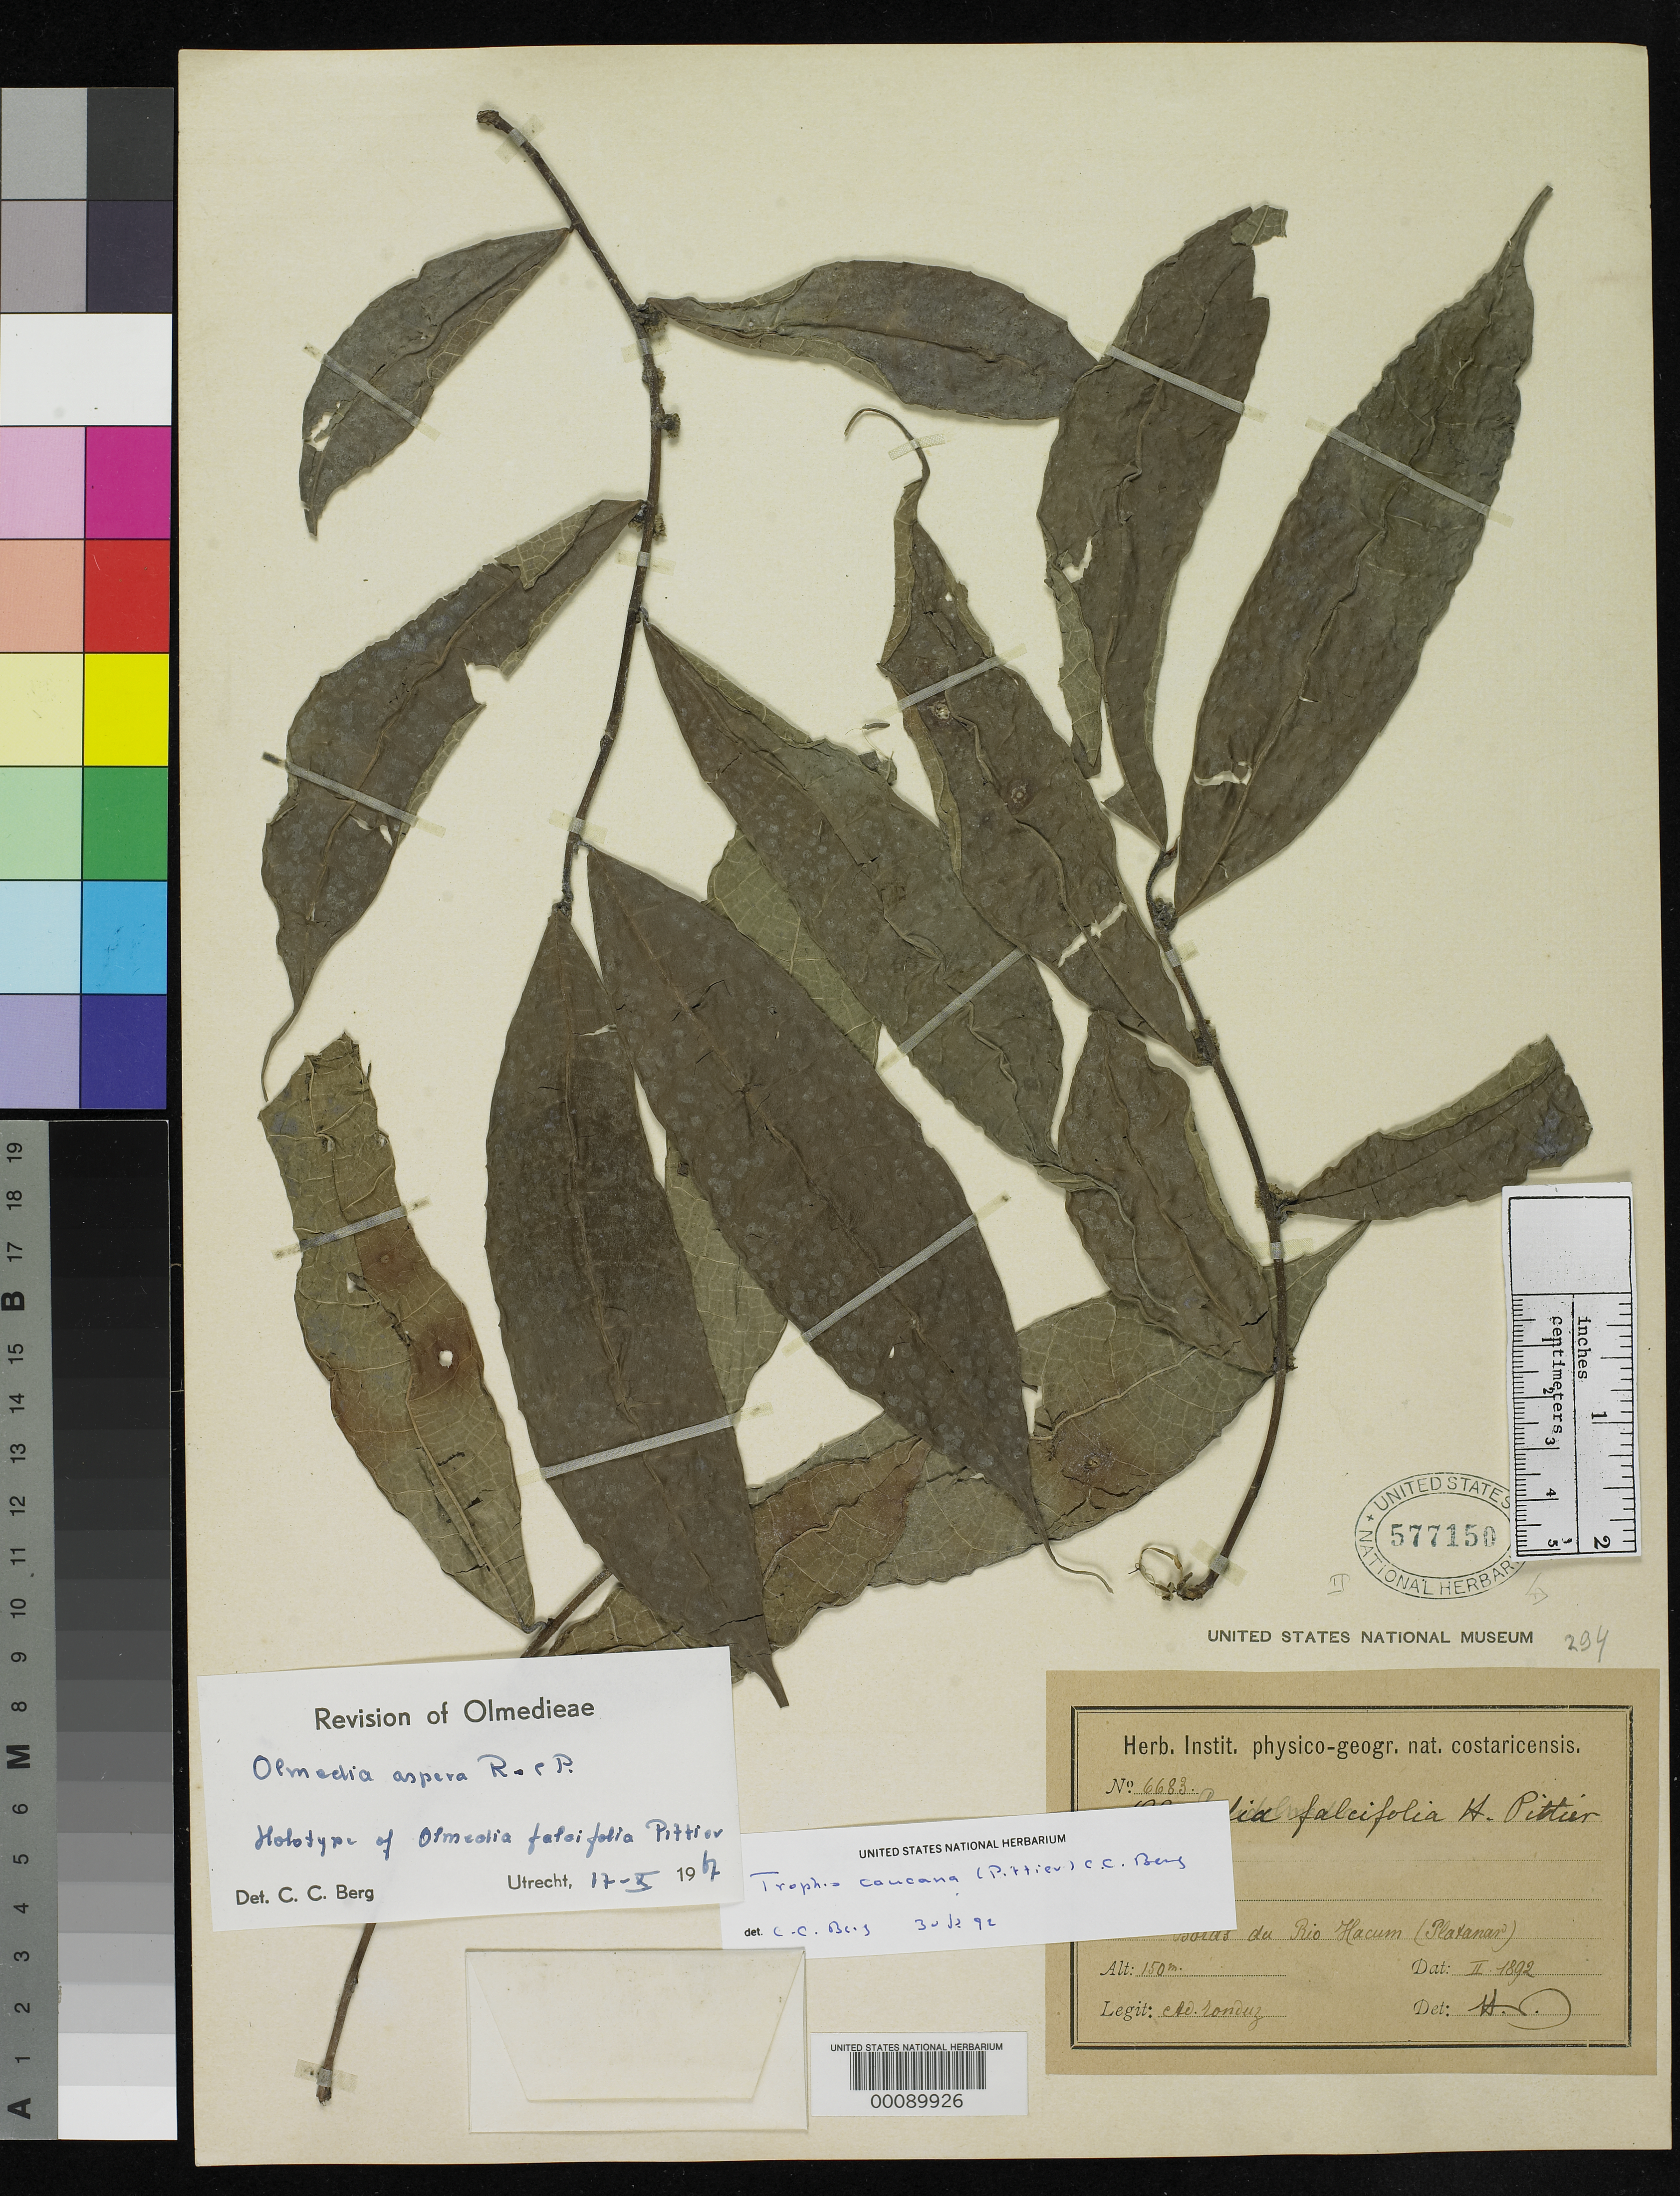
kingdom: Plantae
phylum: Tracheophyta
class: Magnoliopsida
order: Rosales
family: Moraceae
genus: Olmedia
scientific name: Olmedia falcifolia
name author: Pittier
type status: Holotype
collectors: A. Tonduz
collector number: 6683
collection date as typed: Feb 1892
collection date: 1892-02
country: Costa Rica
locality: River Hacum, near Terralba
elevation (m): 150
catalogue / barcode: US 577150